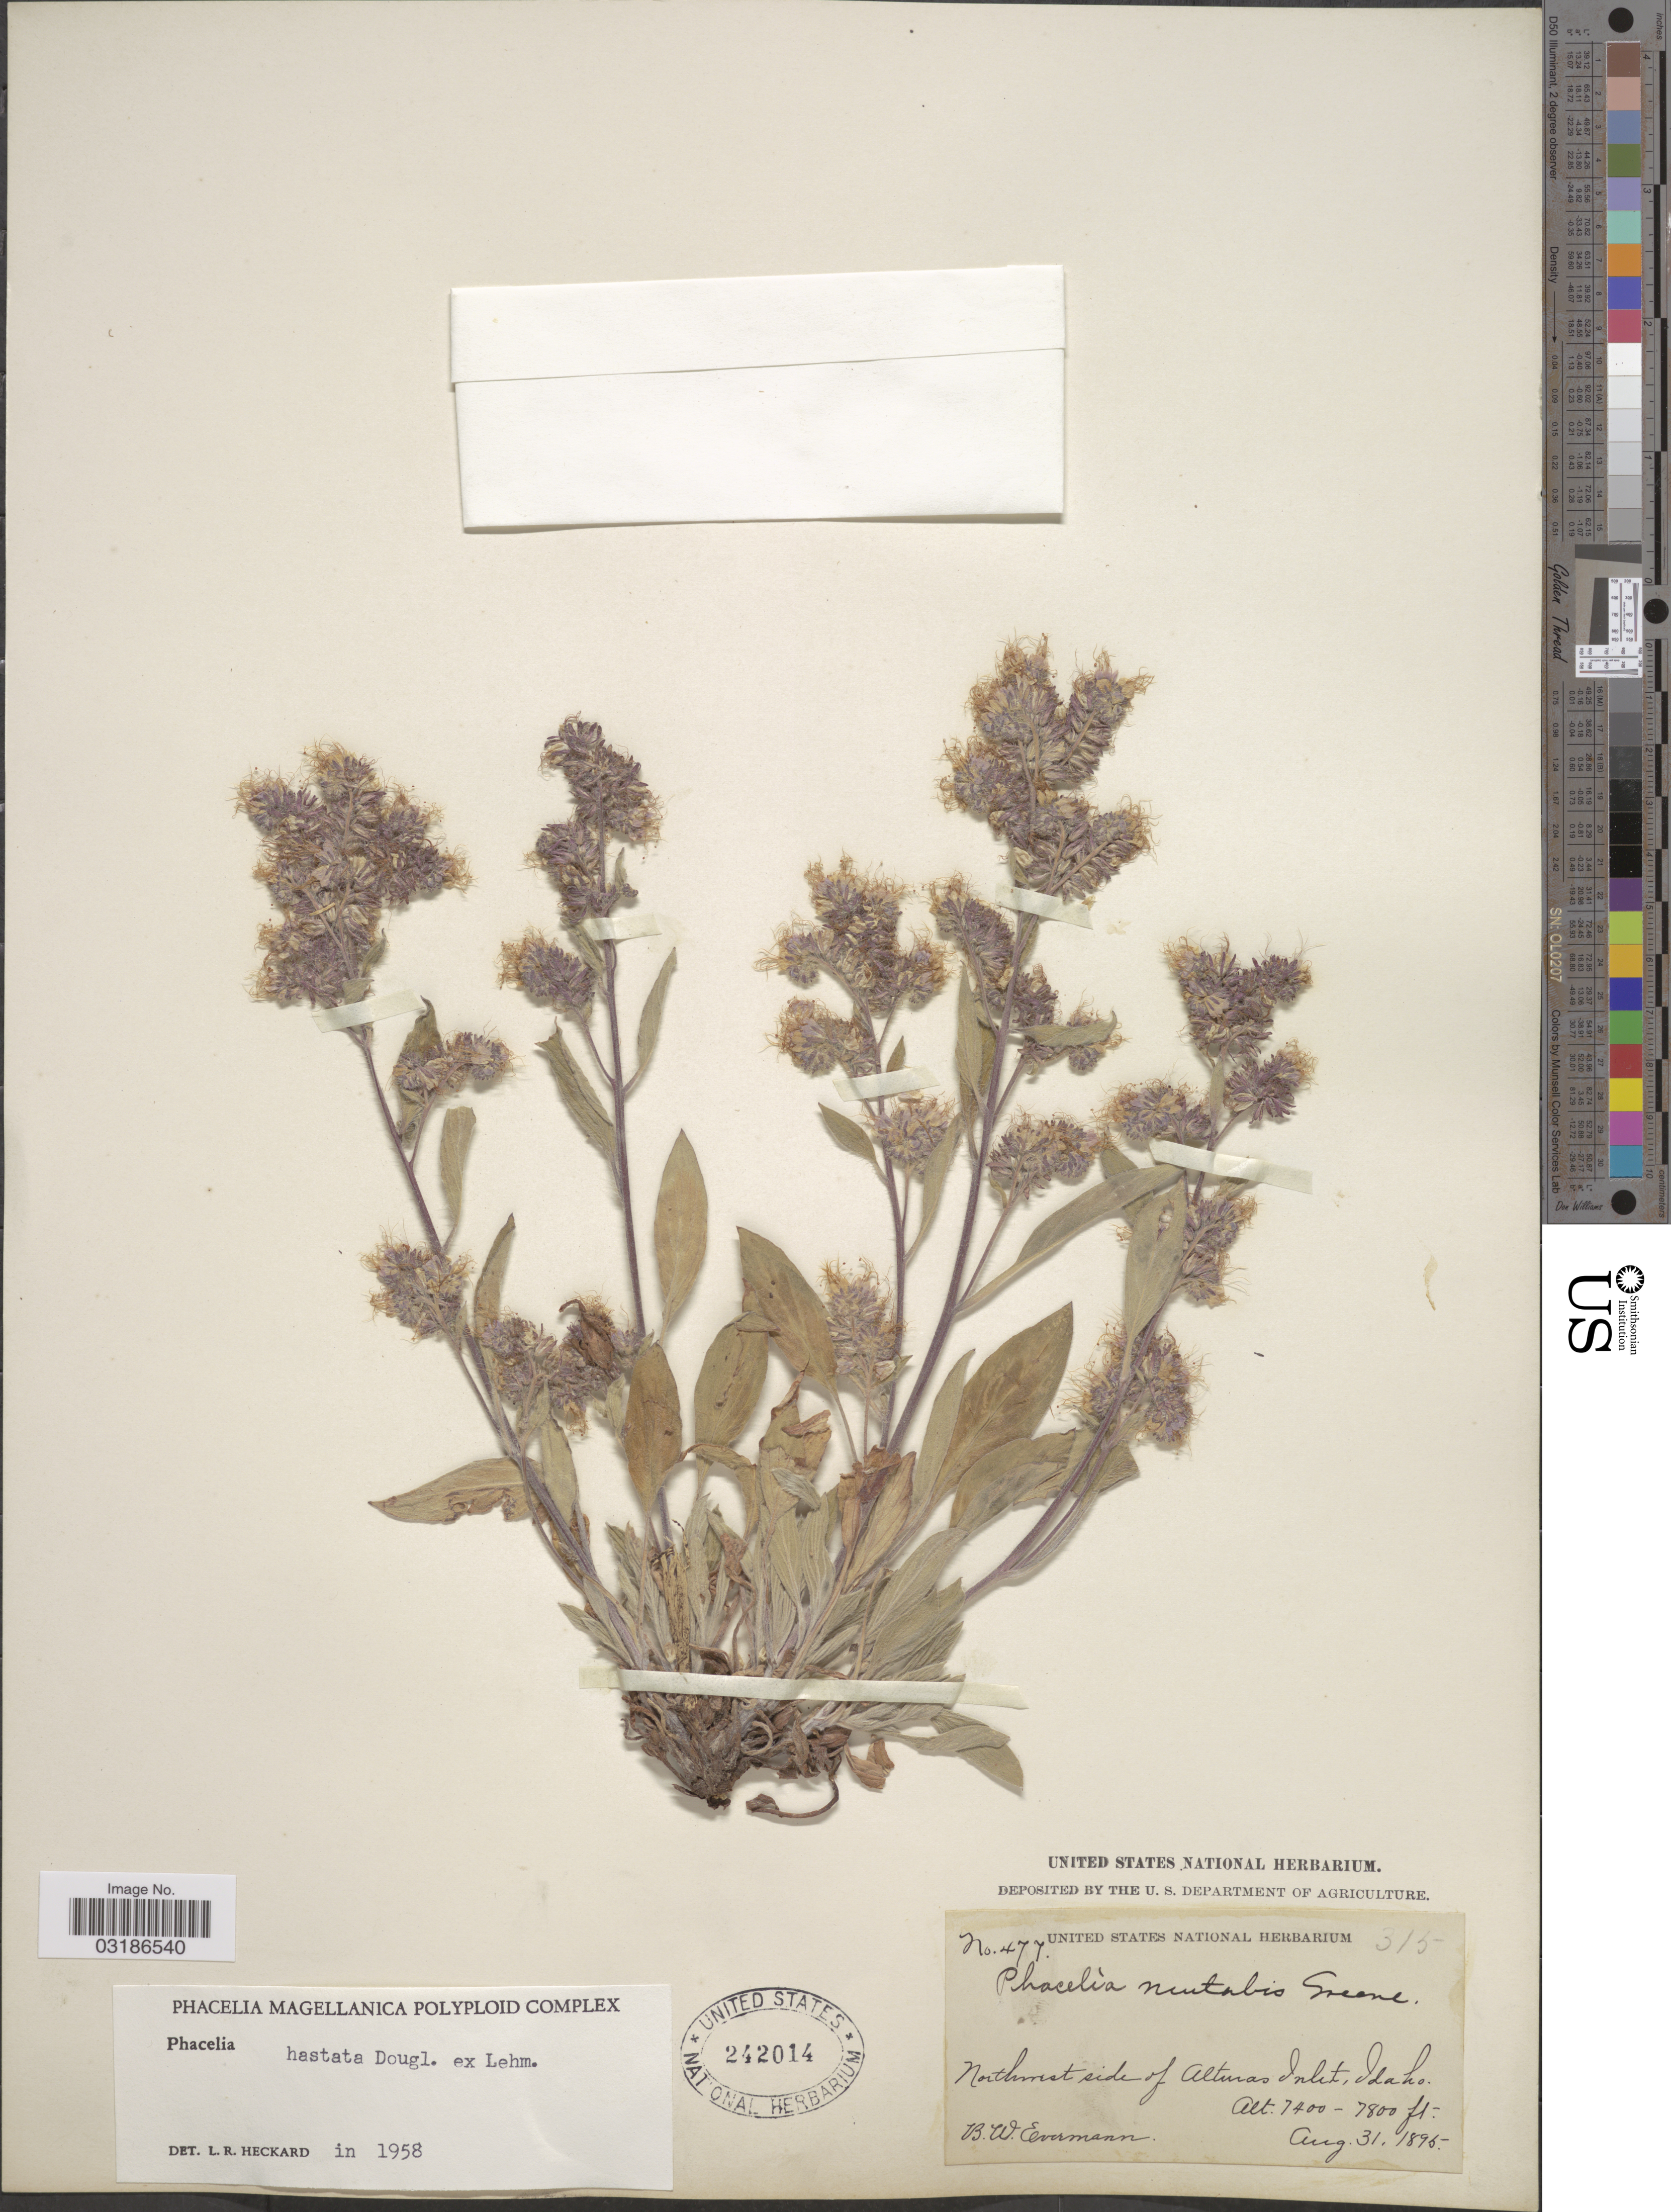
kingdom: Plantae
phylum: Tracheophyta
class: Magnoliopsida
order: Boraginales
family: Hydrophyllaceae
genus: Phacelia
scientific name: Phacelia hastata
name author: Douglas ex Lehm.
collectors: B. W. Evermann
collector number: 477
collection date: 1895-08-31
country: United States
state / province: Idaho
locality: Northwest side of Altmas Inlet, Idaho.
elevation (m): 2256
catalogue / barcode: US 242014